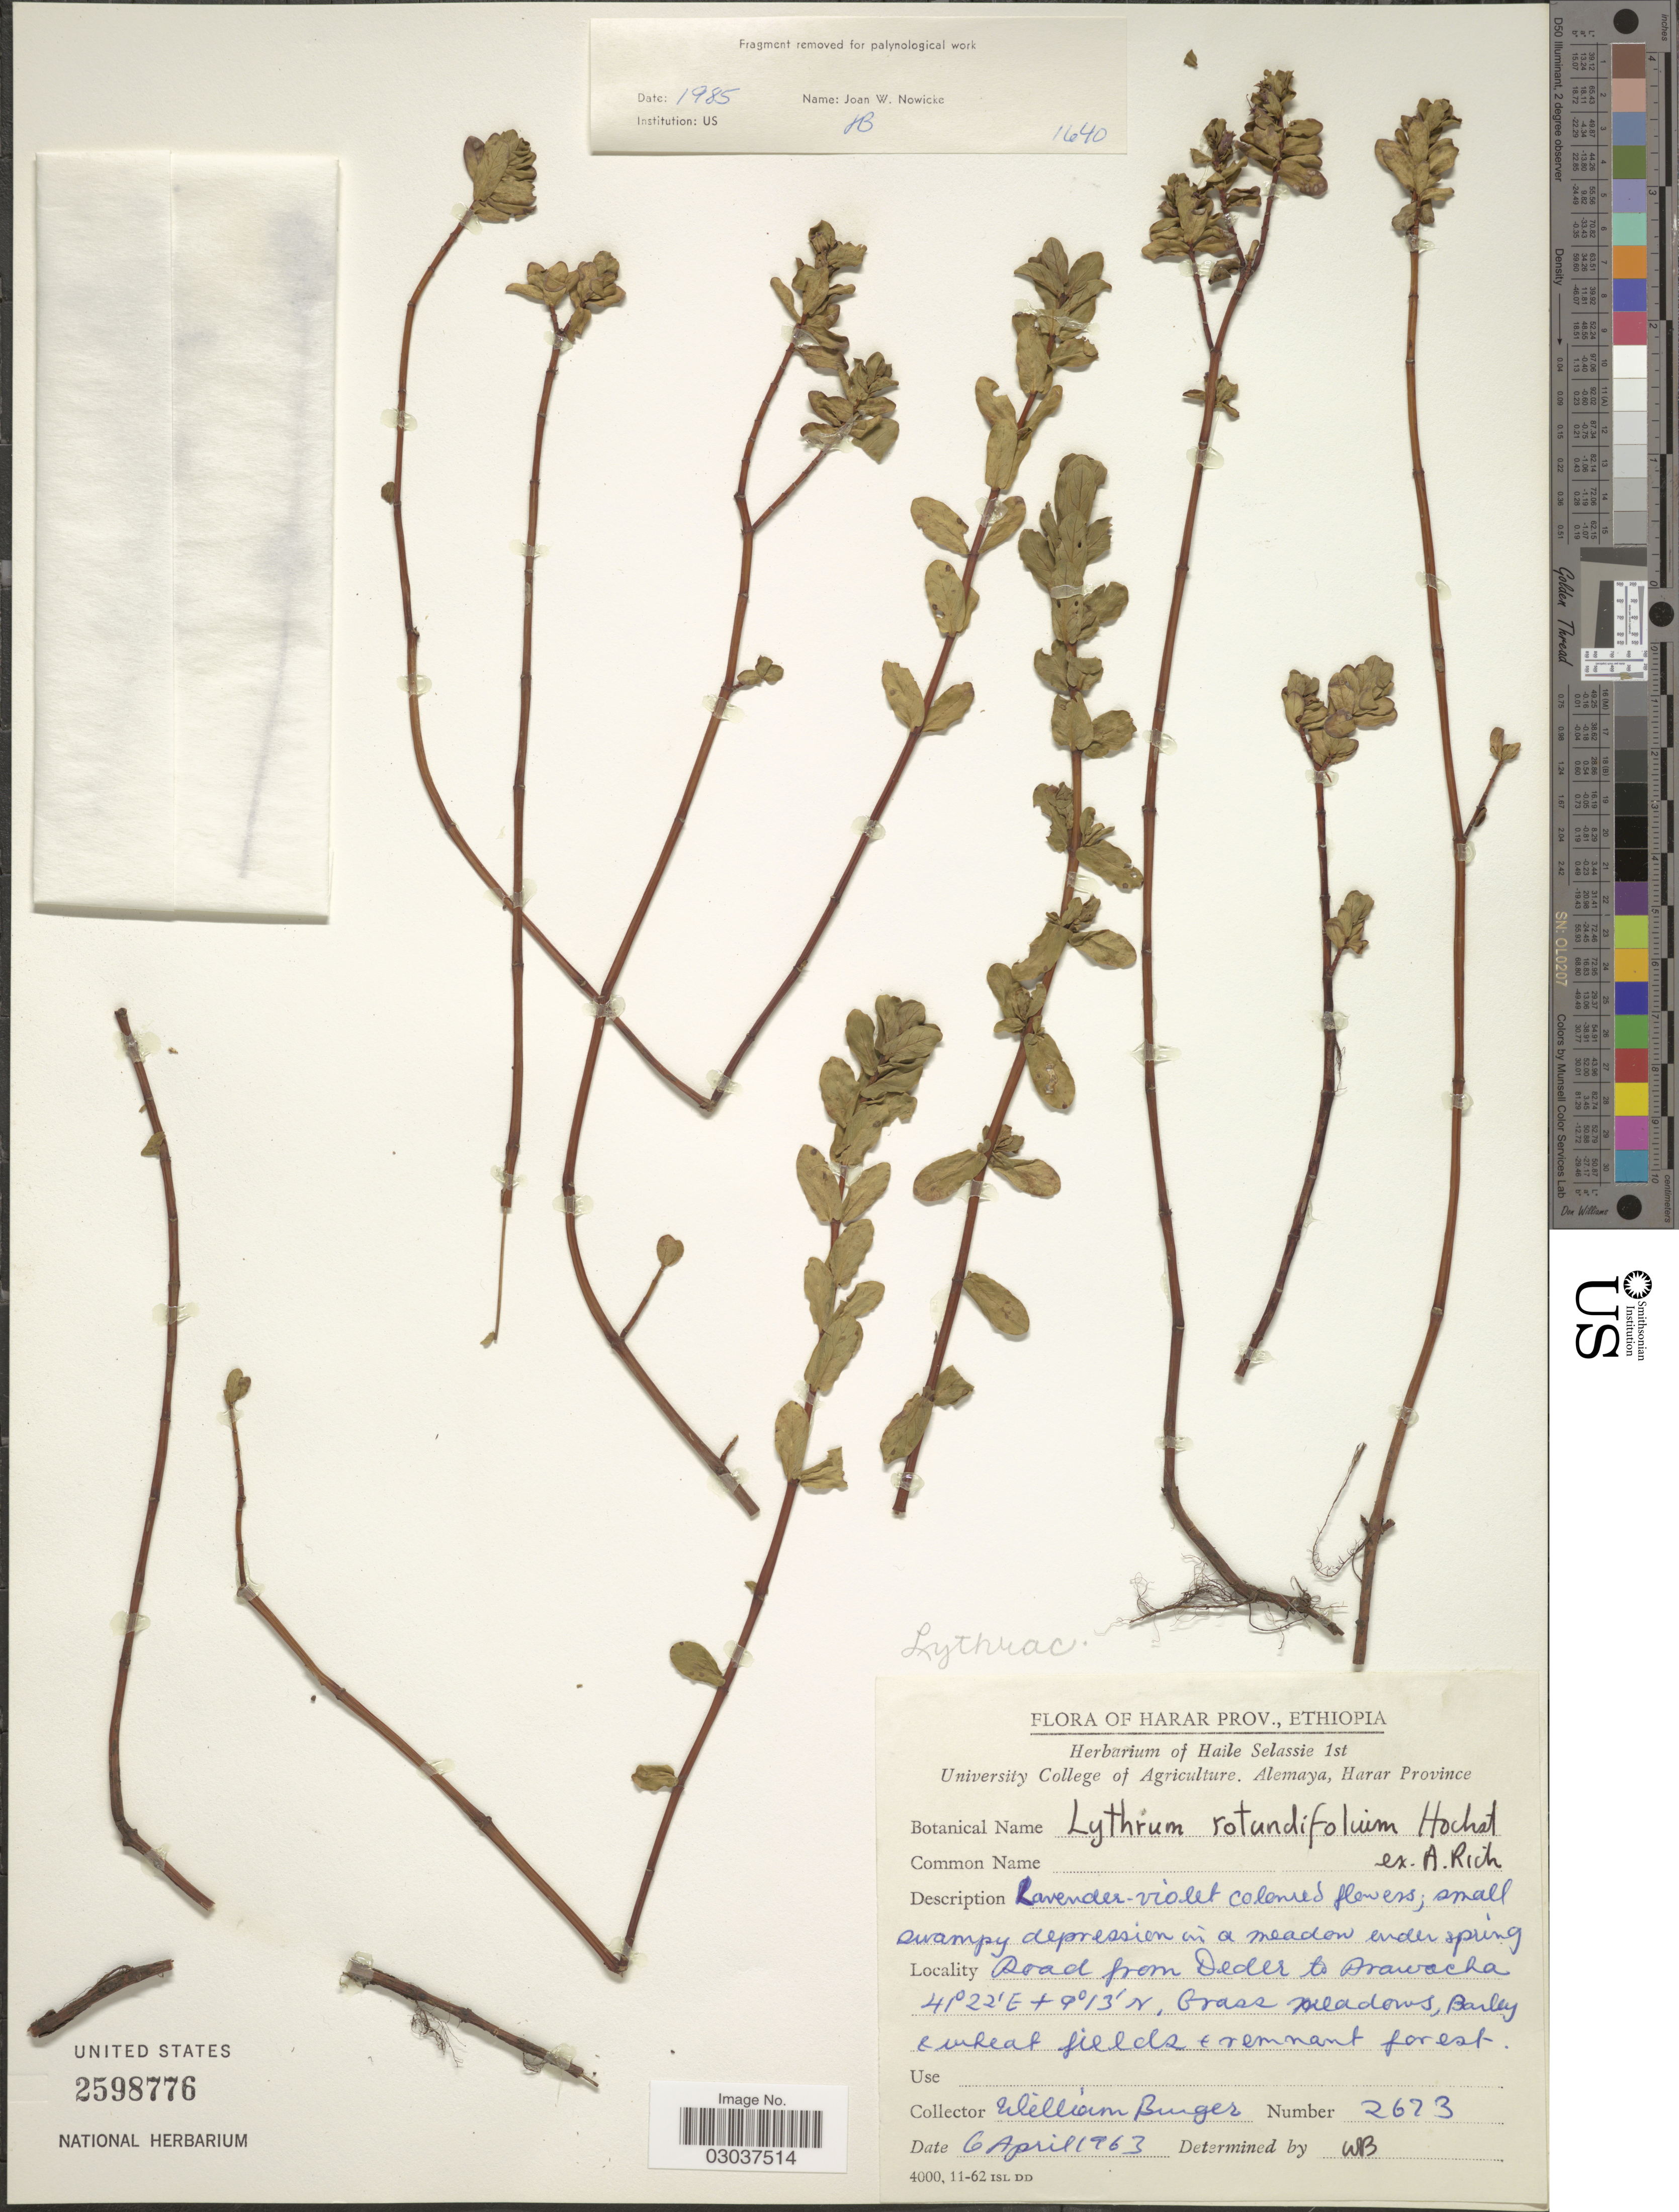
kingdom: Plantae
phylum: Tracheophyta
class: Magnoliopsida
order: Myrtales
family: Lythraceae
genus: Lythrum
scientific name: Lythrum rotundifolium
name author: Hochst. ex A. Rich.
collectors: W. Burger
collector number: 2673*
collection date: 1963-04-06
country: Ethiopia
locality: Harar Prov. Road from Deder to Arawacha.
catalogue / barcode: US 2598776